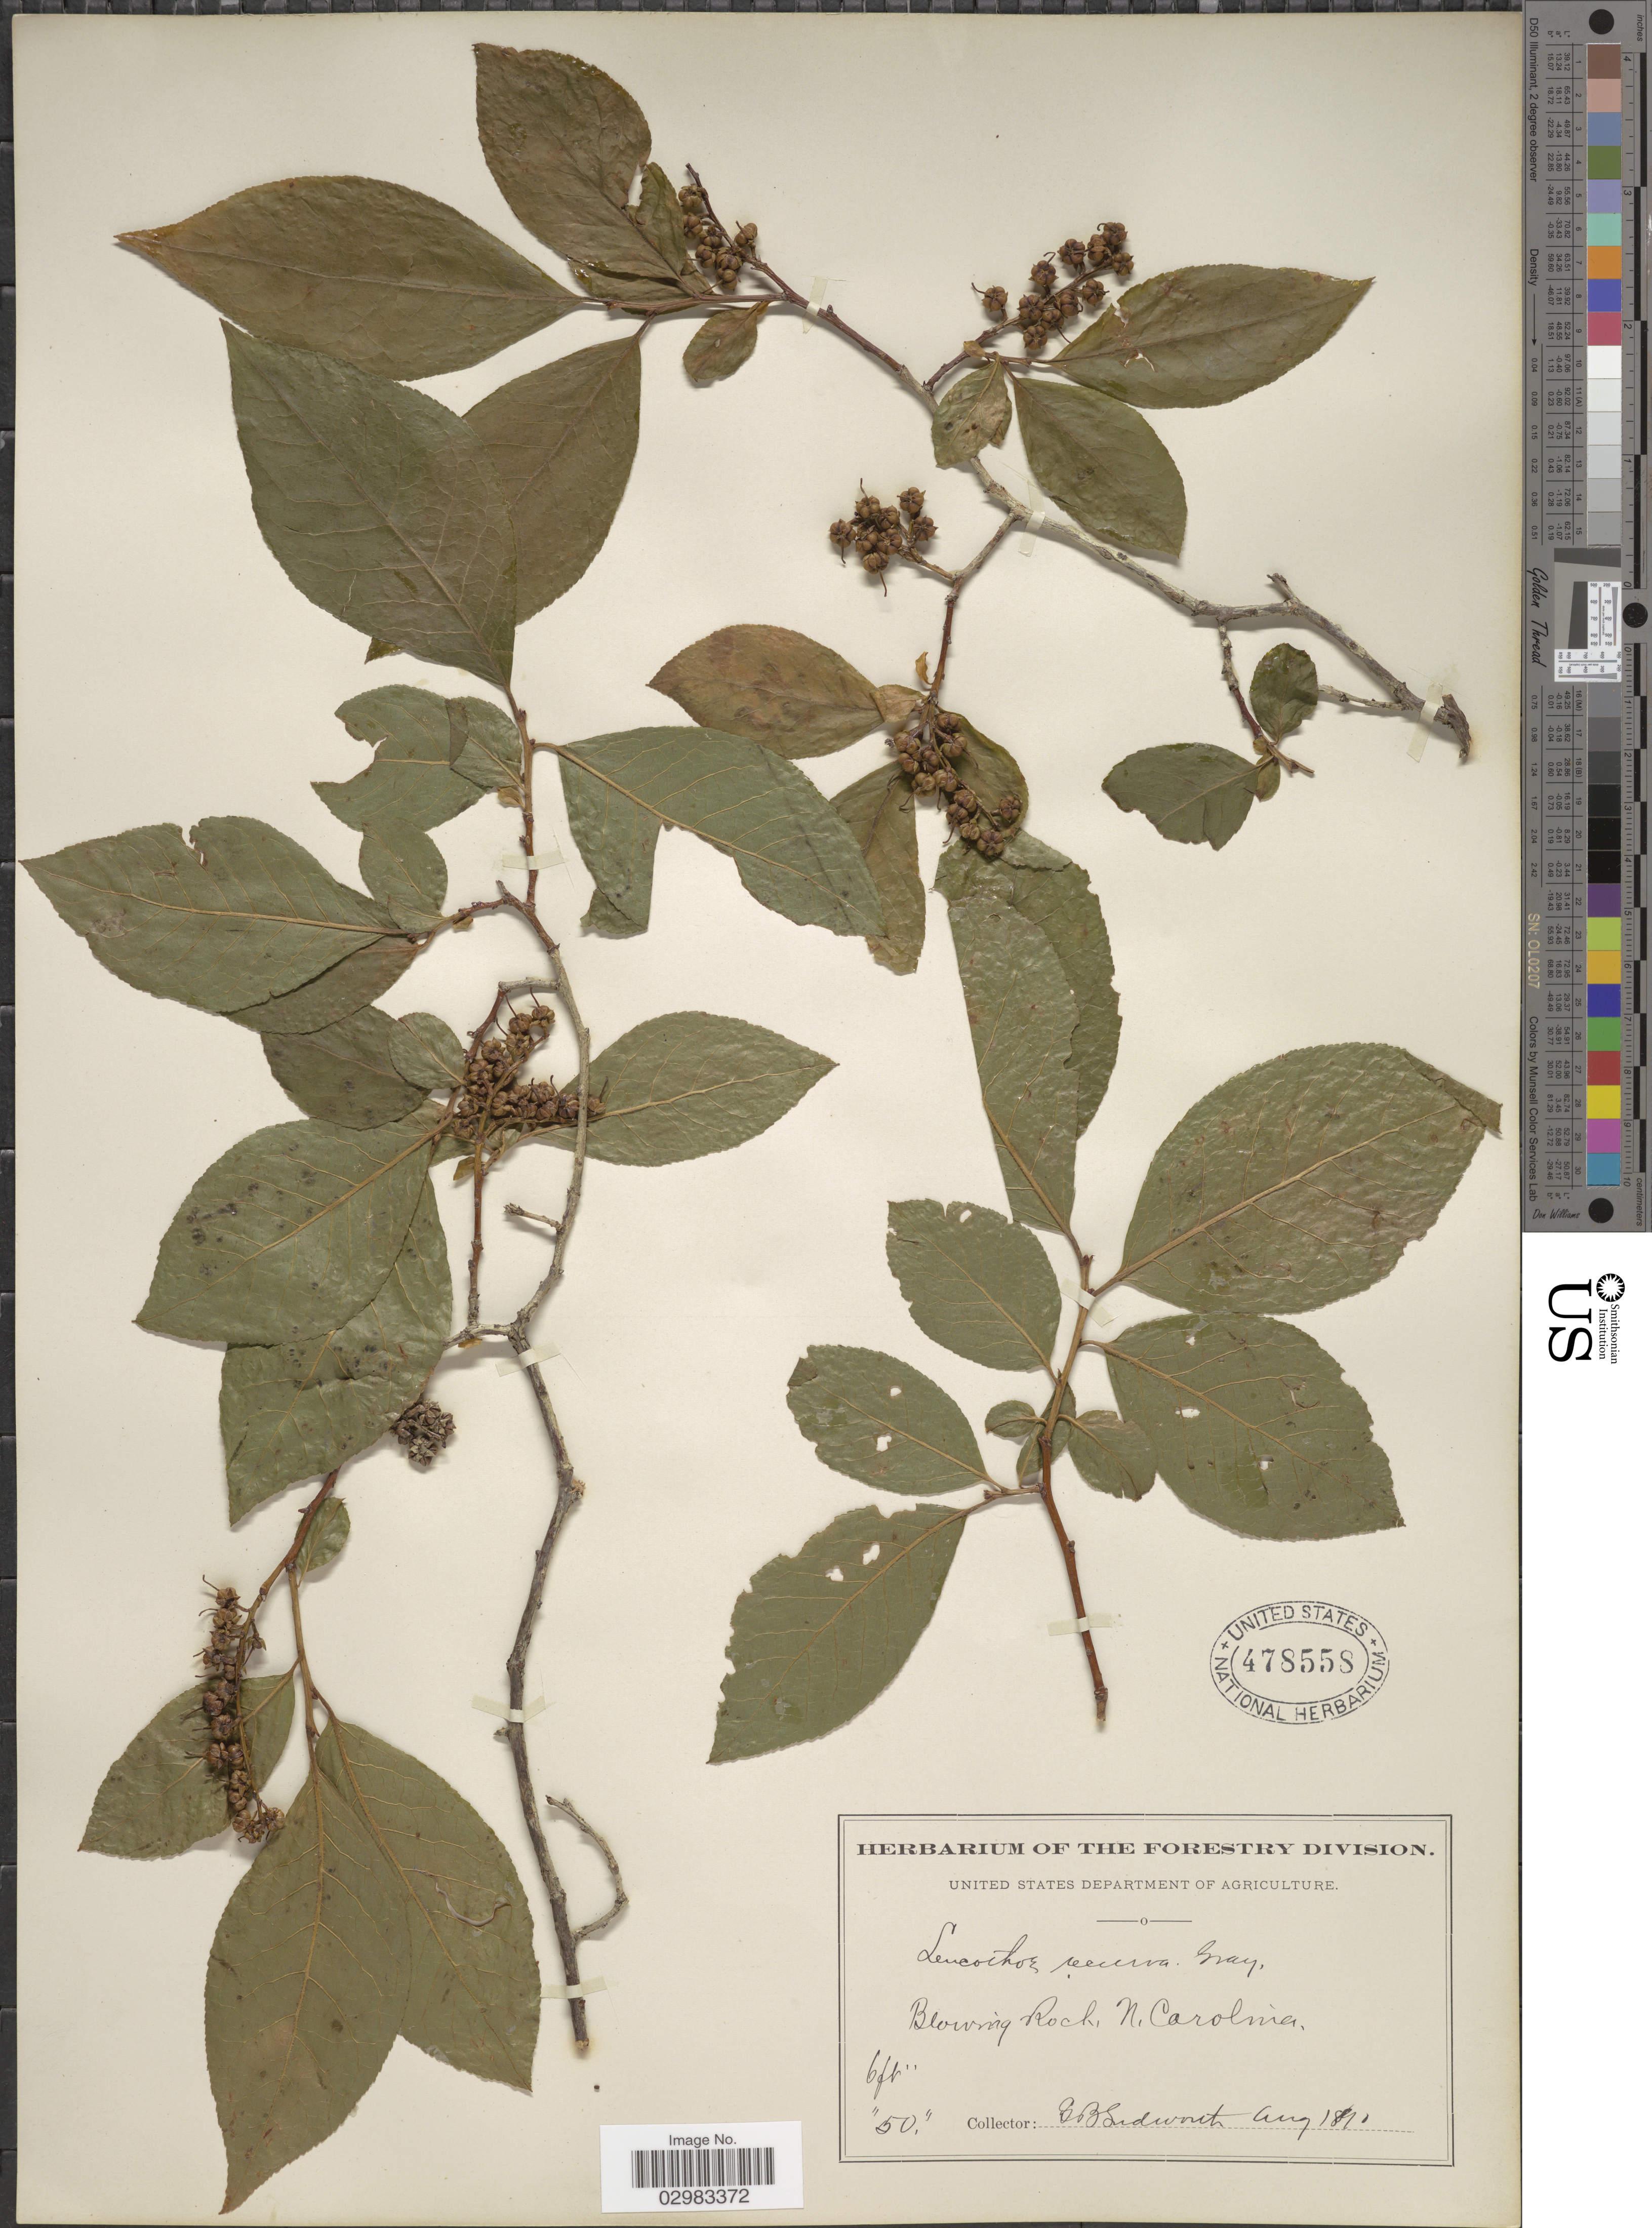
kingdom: Plantae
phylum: Tracheophyta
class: Magnoliopsida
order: Ericales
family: Ericaceae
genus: Leucothoe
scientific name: Leucothoë recurva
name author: (Buckley) A. Gray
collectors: G. B. Sudworth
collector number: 50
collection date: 1890-08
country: United States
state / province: North Carolina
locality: Blowing Rock.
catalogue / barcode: US 478558